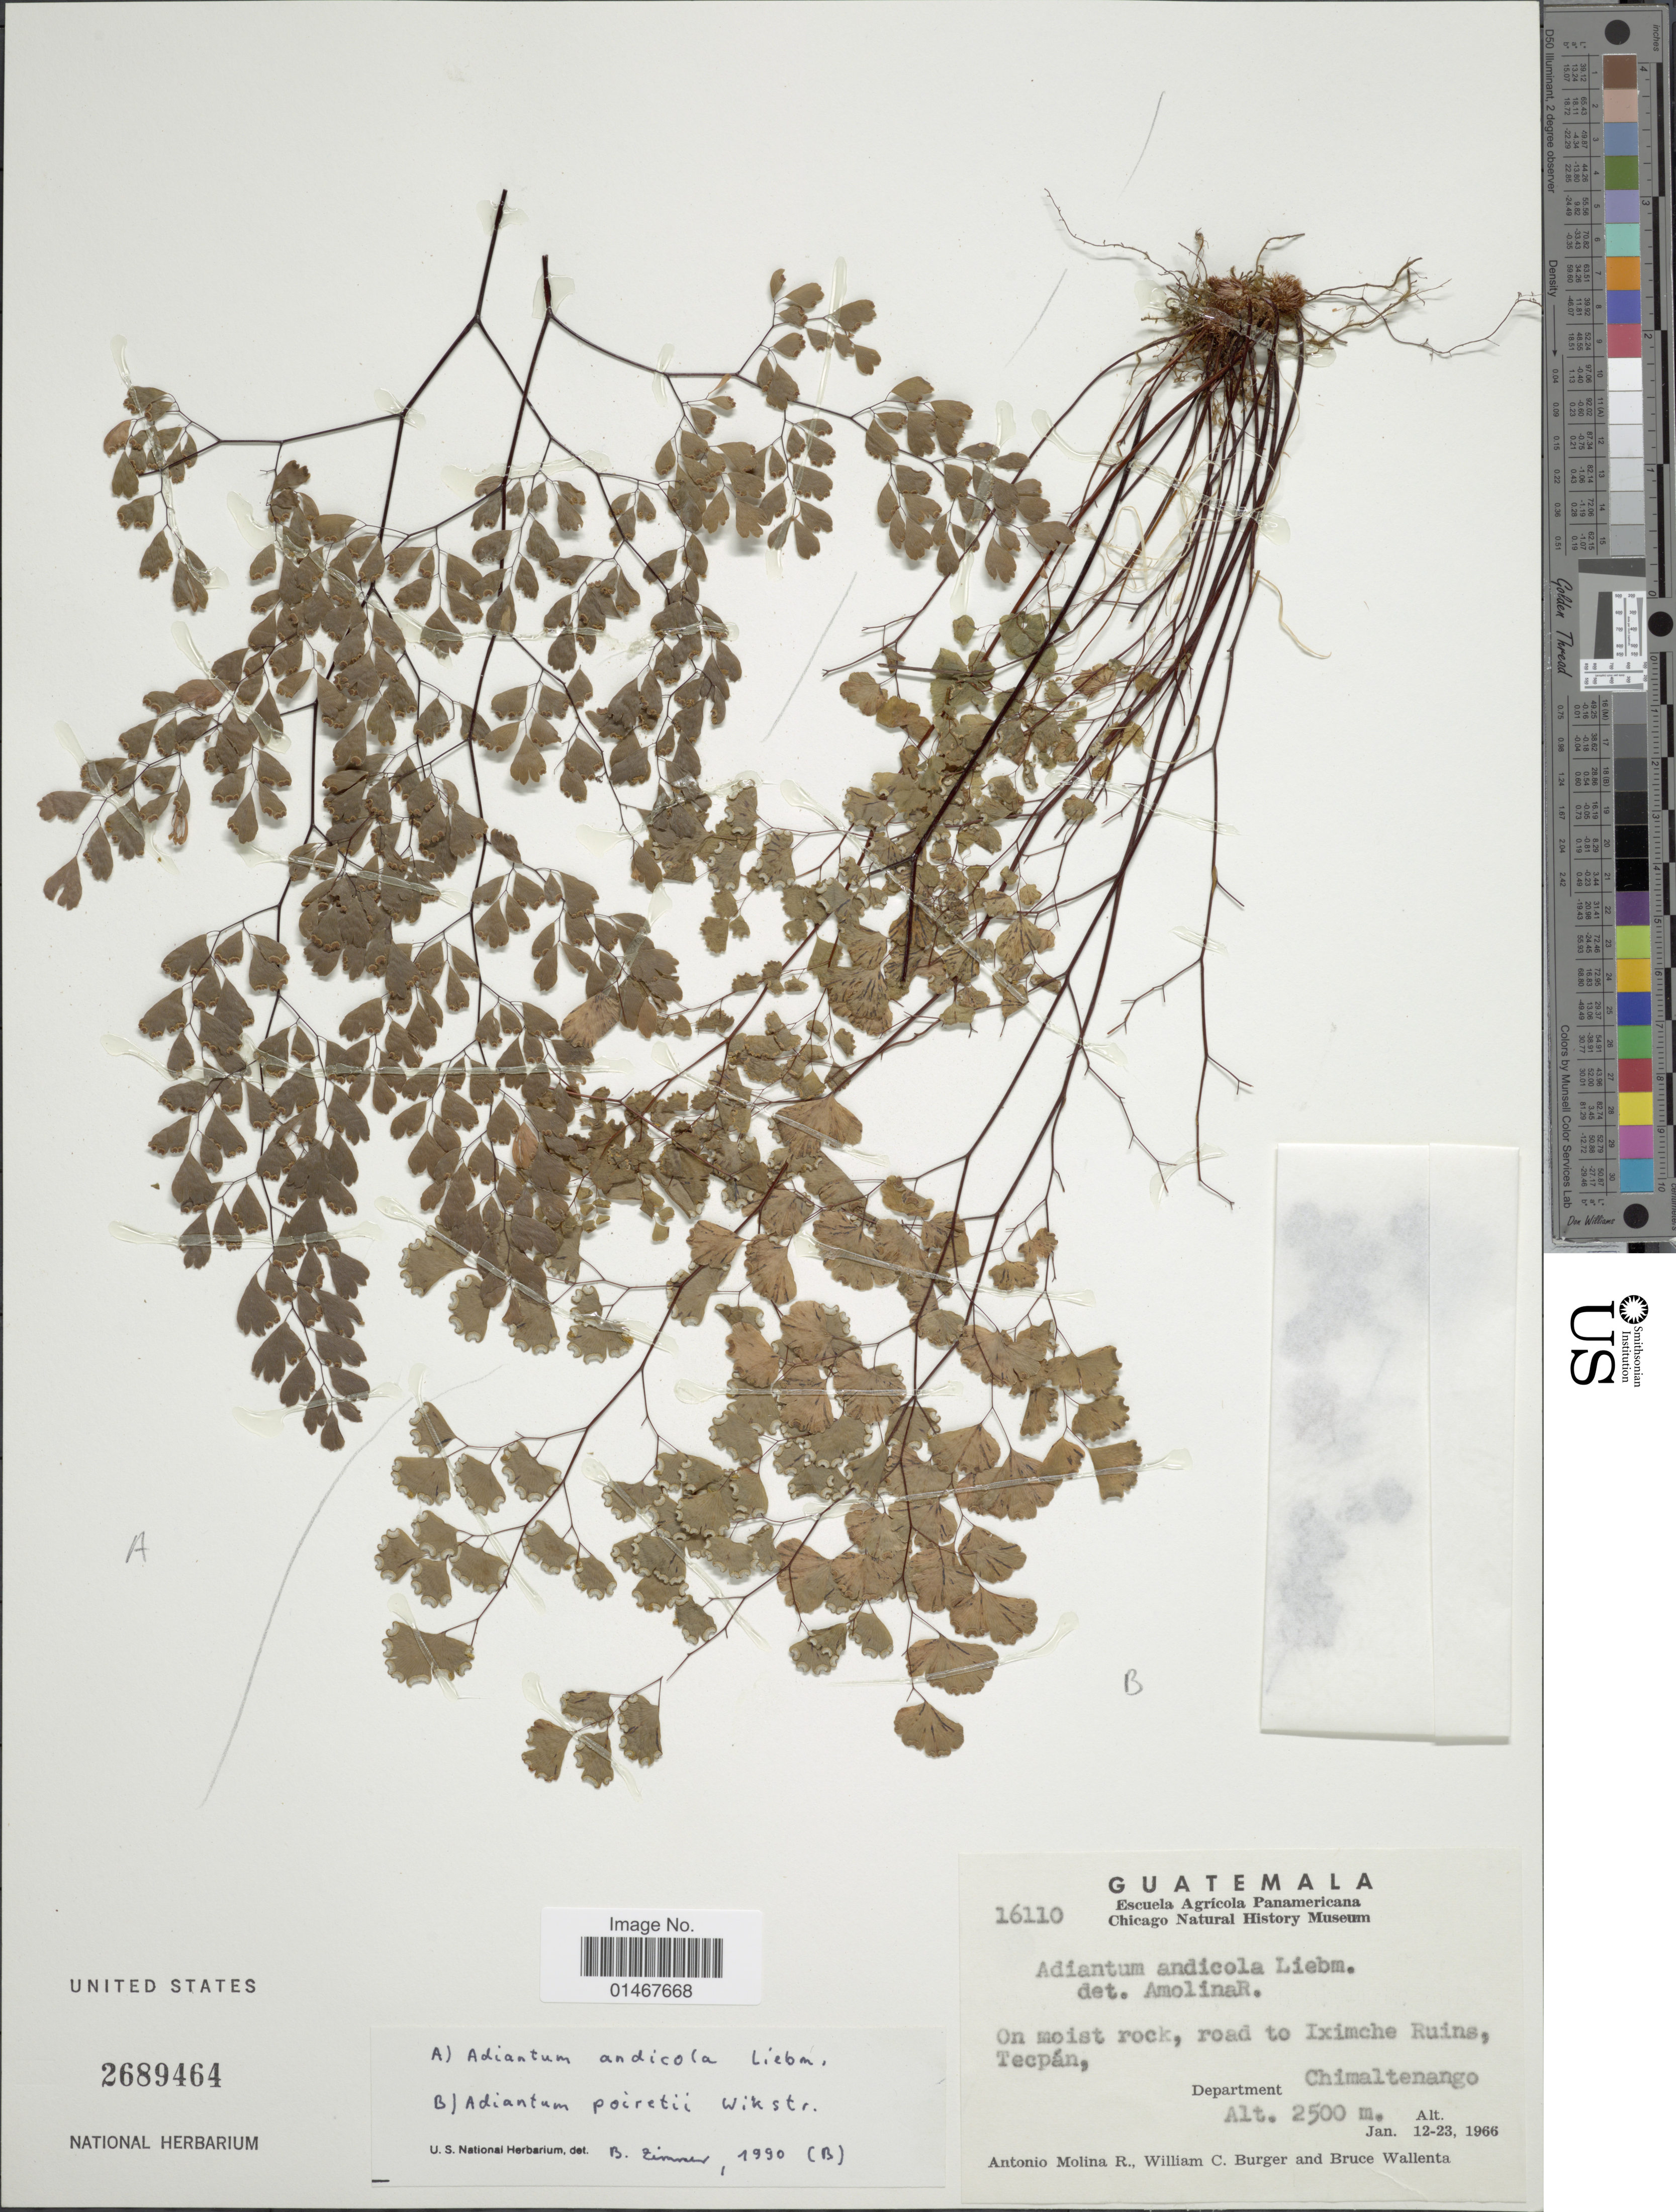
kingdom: Plantae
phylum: Tracheophyta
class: Polypodiopsida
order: Polypodiales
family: Pteridaceae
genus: Adiantum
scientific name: Adiantum poiretii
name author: Wikstr.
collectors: A. Molina R., W. Burger & B. Wallenta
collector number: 16110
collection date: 1966-01-12/1966-01-23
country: Guatemala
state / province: Chimaltenango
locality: On moist rock, road to Iximiche Ruin, Tecpán, Department Chimaltenango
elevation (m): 2500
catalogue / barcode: US 2689464